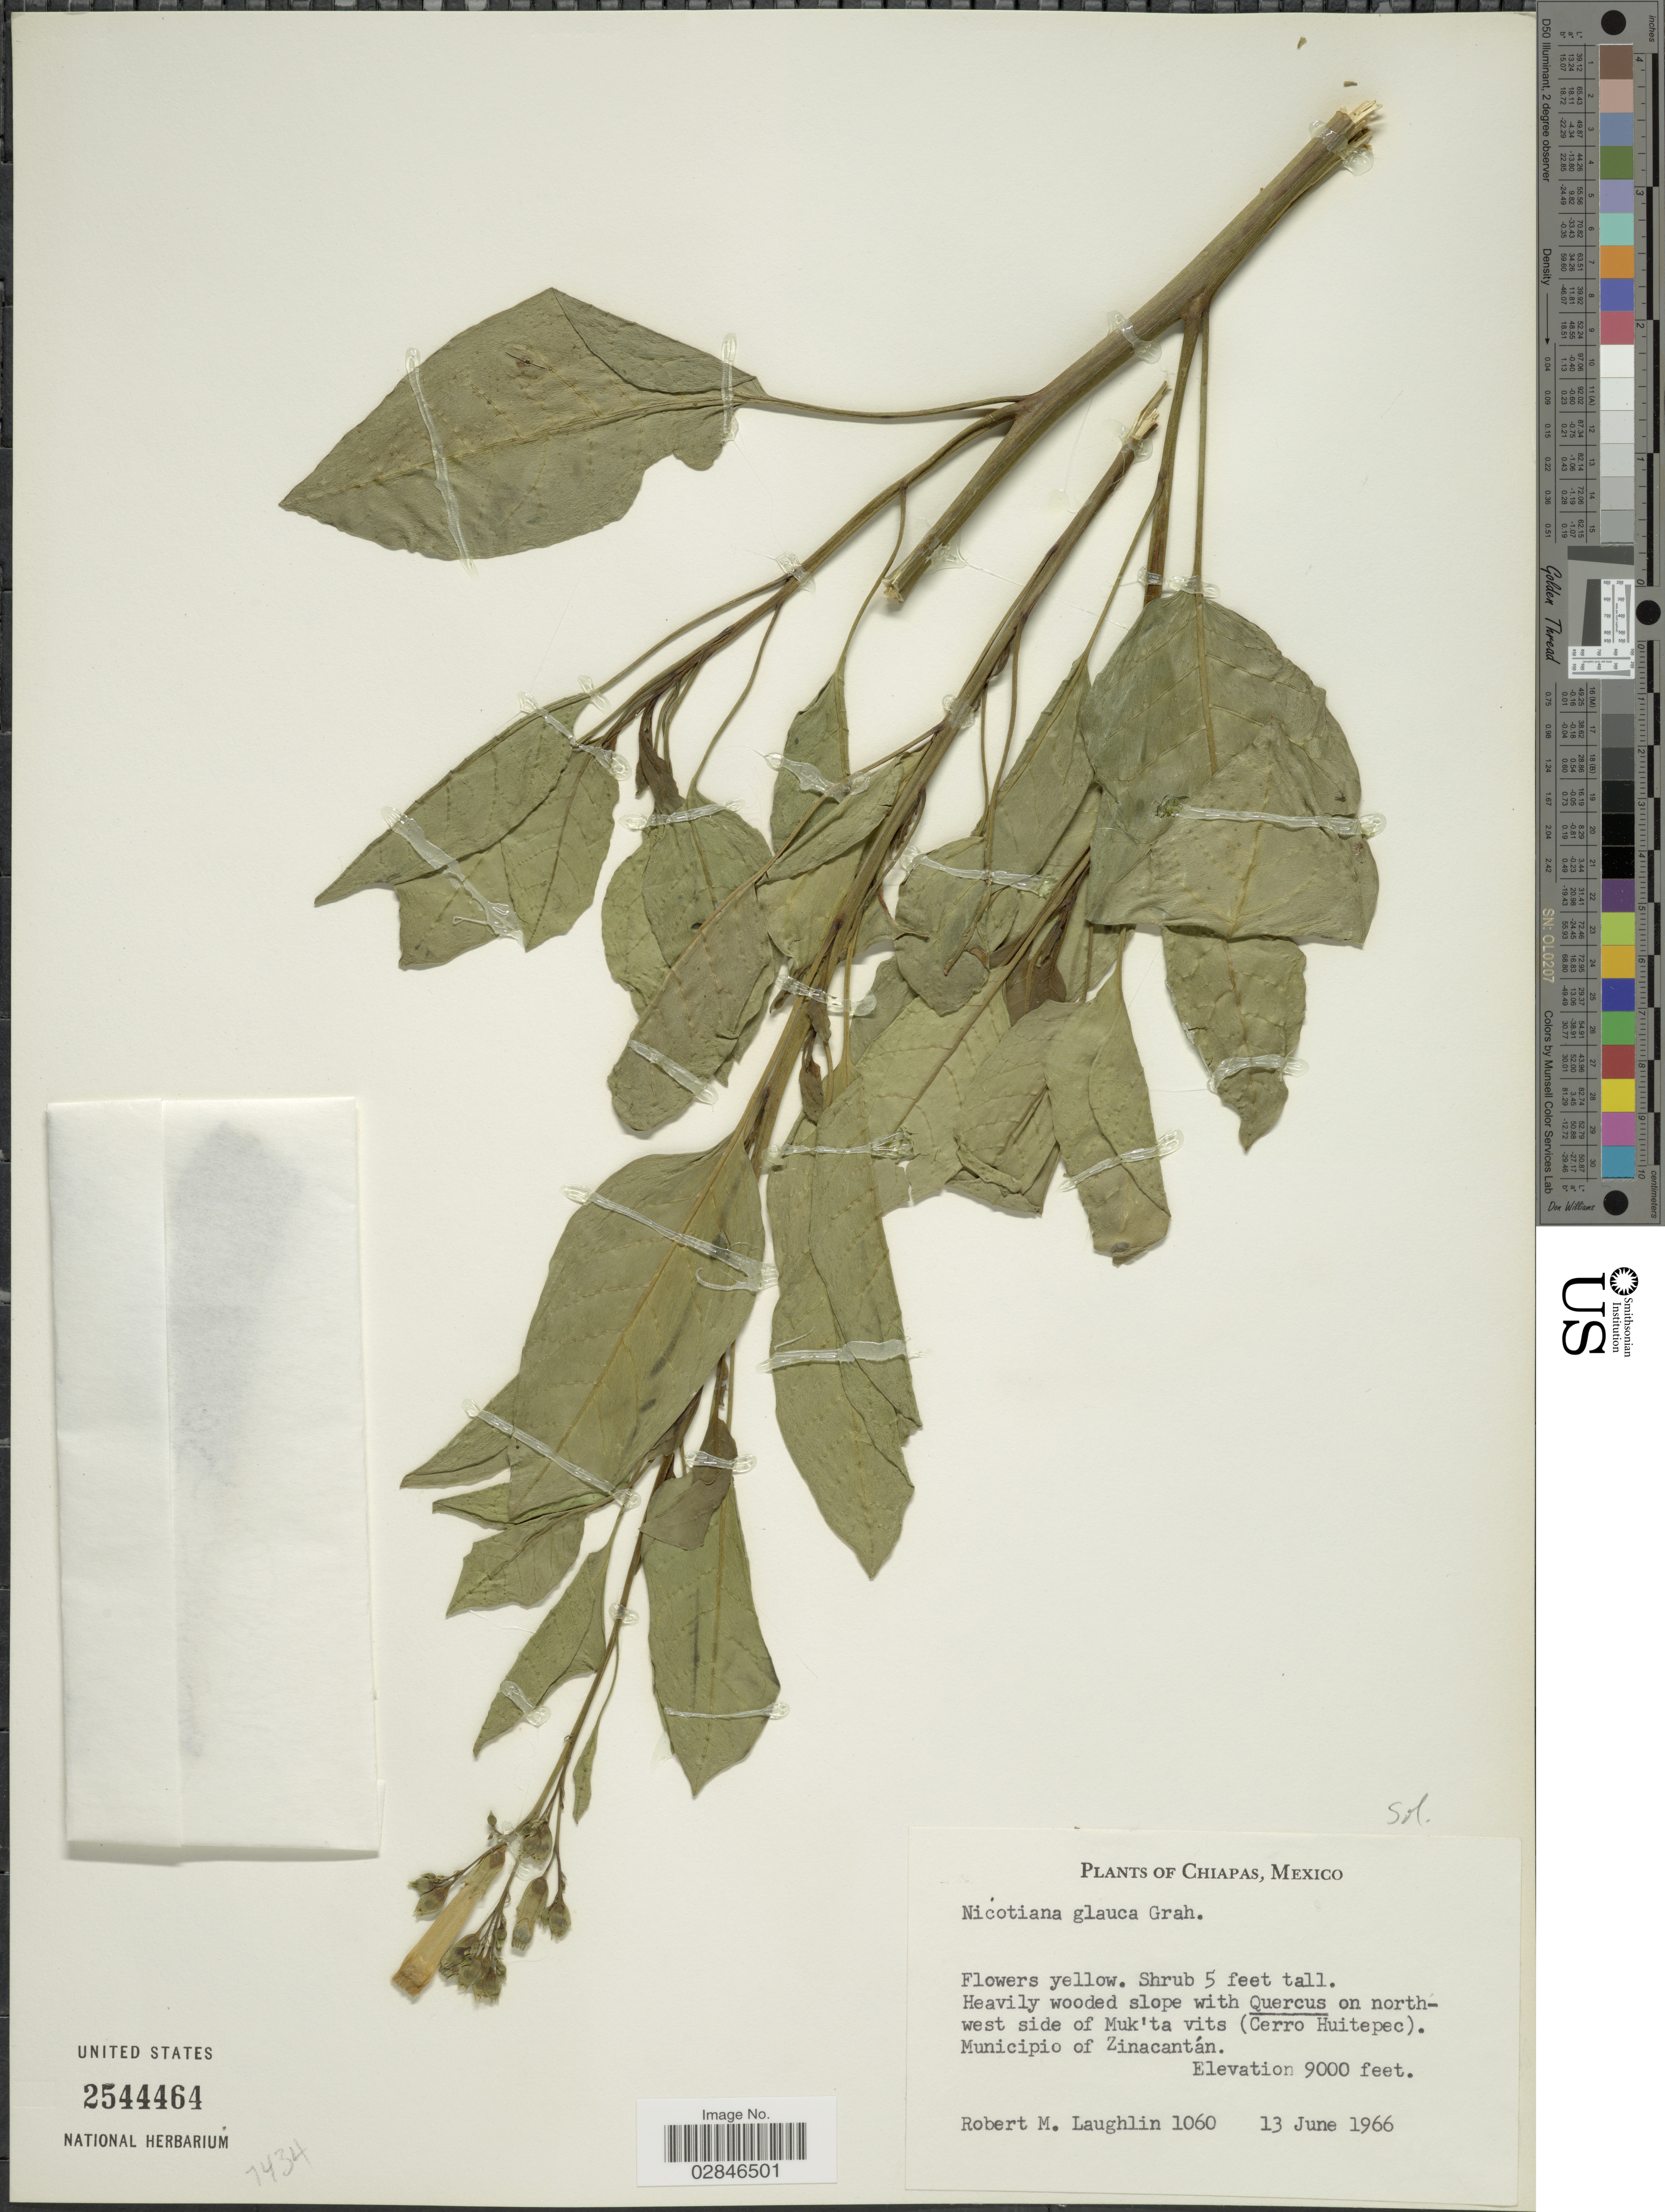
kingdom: Plantae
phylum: Tracheophyta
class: Magnoliopsida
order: Solanales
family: Solanaceae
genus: Nicotiana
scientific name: Nicotiana glauca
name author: Graham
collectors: R. M. Laughlin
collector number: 1060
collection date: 1966-06-13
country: Mexico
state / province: Chiapas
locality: On northwest side of Muk'ta vits (Cerro Huitepec). Municipio of Zinacantán.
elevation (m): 2743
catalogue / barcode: US 2544464